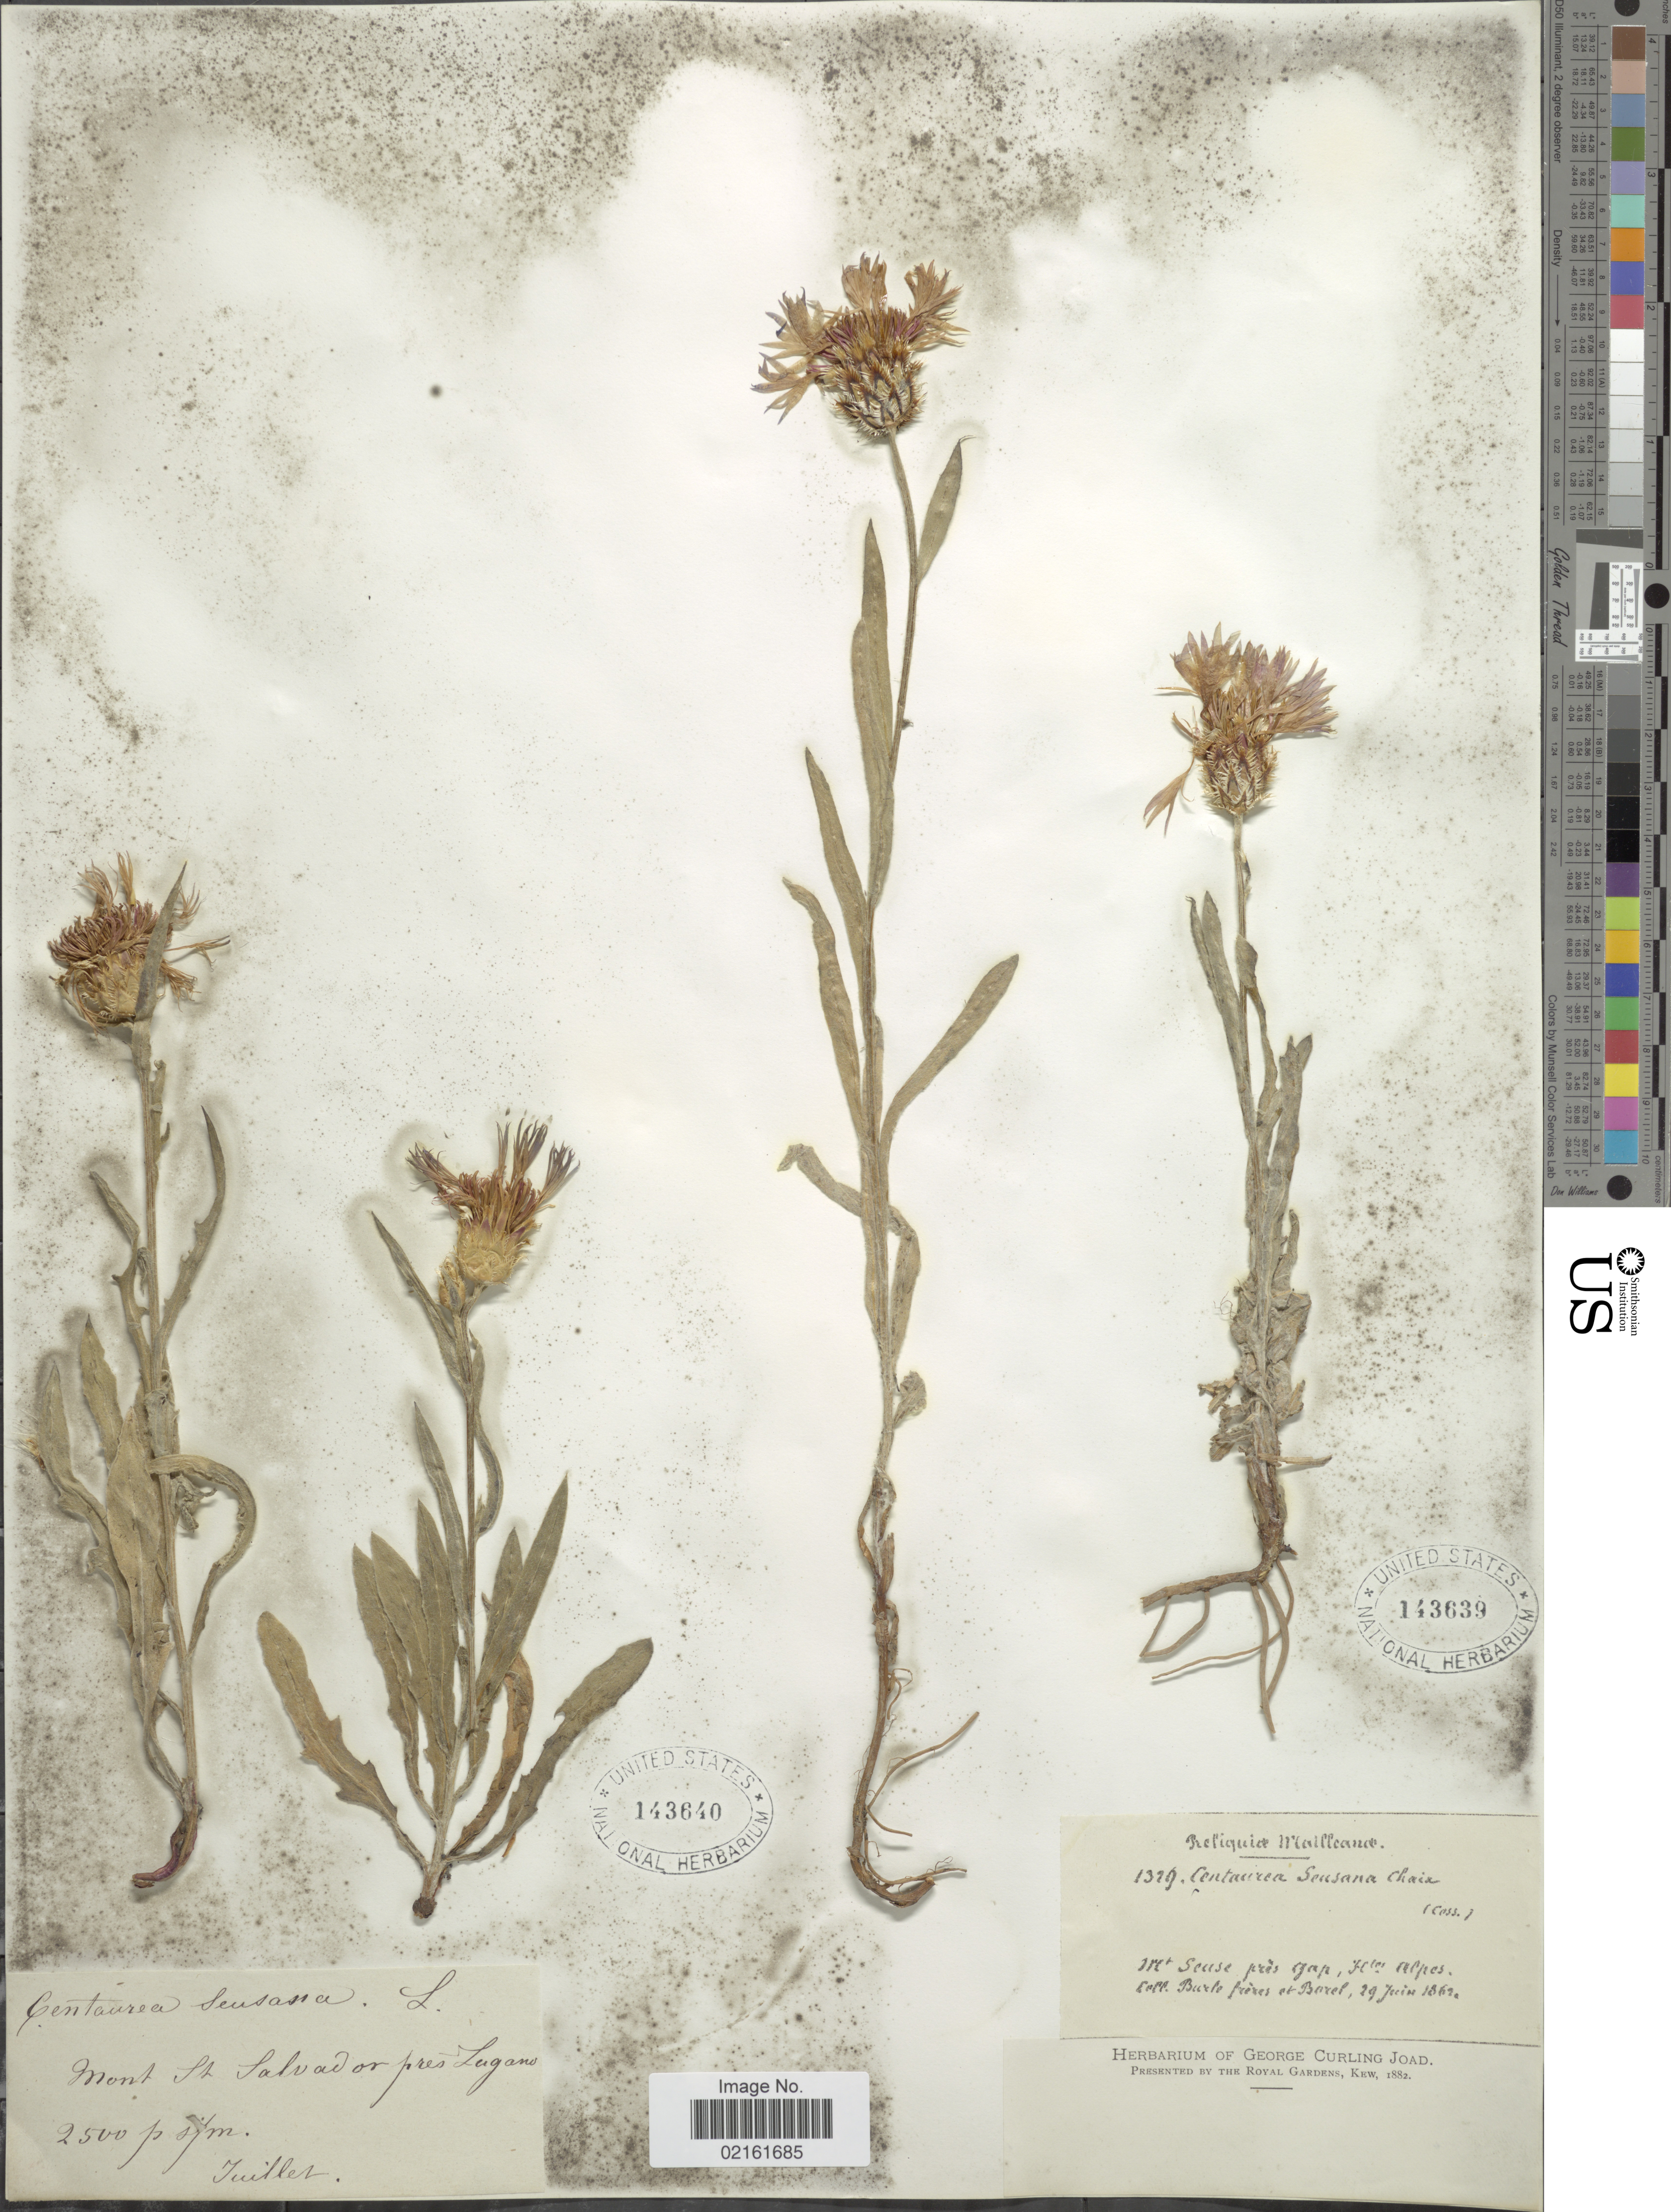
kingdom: Plantae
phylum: Tracheophyta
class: Magnoliopsida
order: Asterales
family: Asteraceae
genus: Centaurea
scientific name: Centaurea seusana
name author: Chaix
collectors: Burle & Borel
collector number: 1329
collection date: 1862-06-29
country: France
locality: Mt Seuse près Gap, Htes Alpes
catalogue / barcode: US 143640